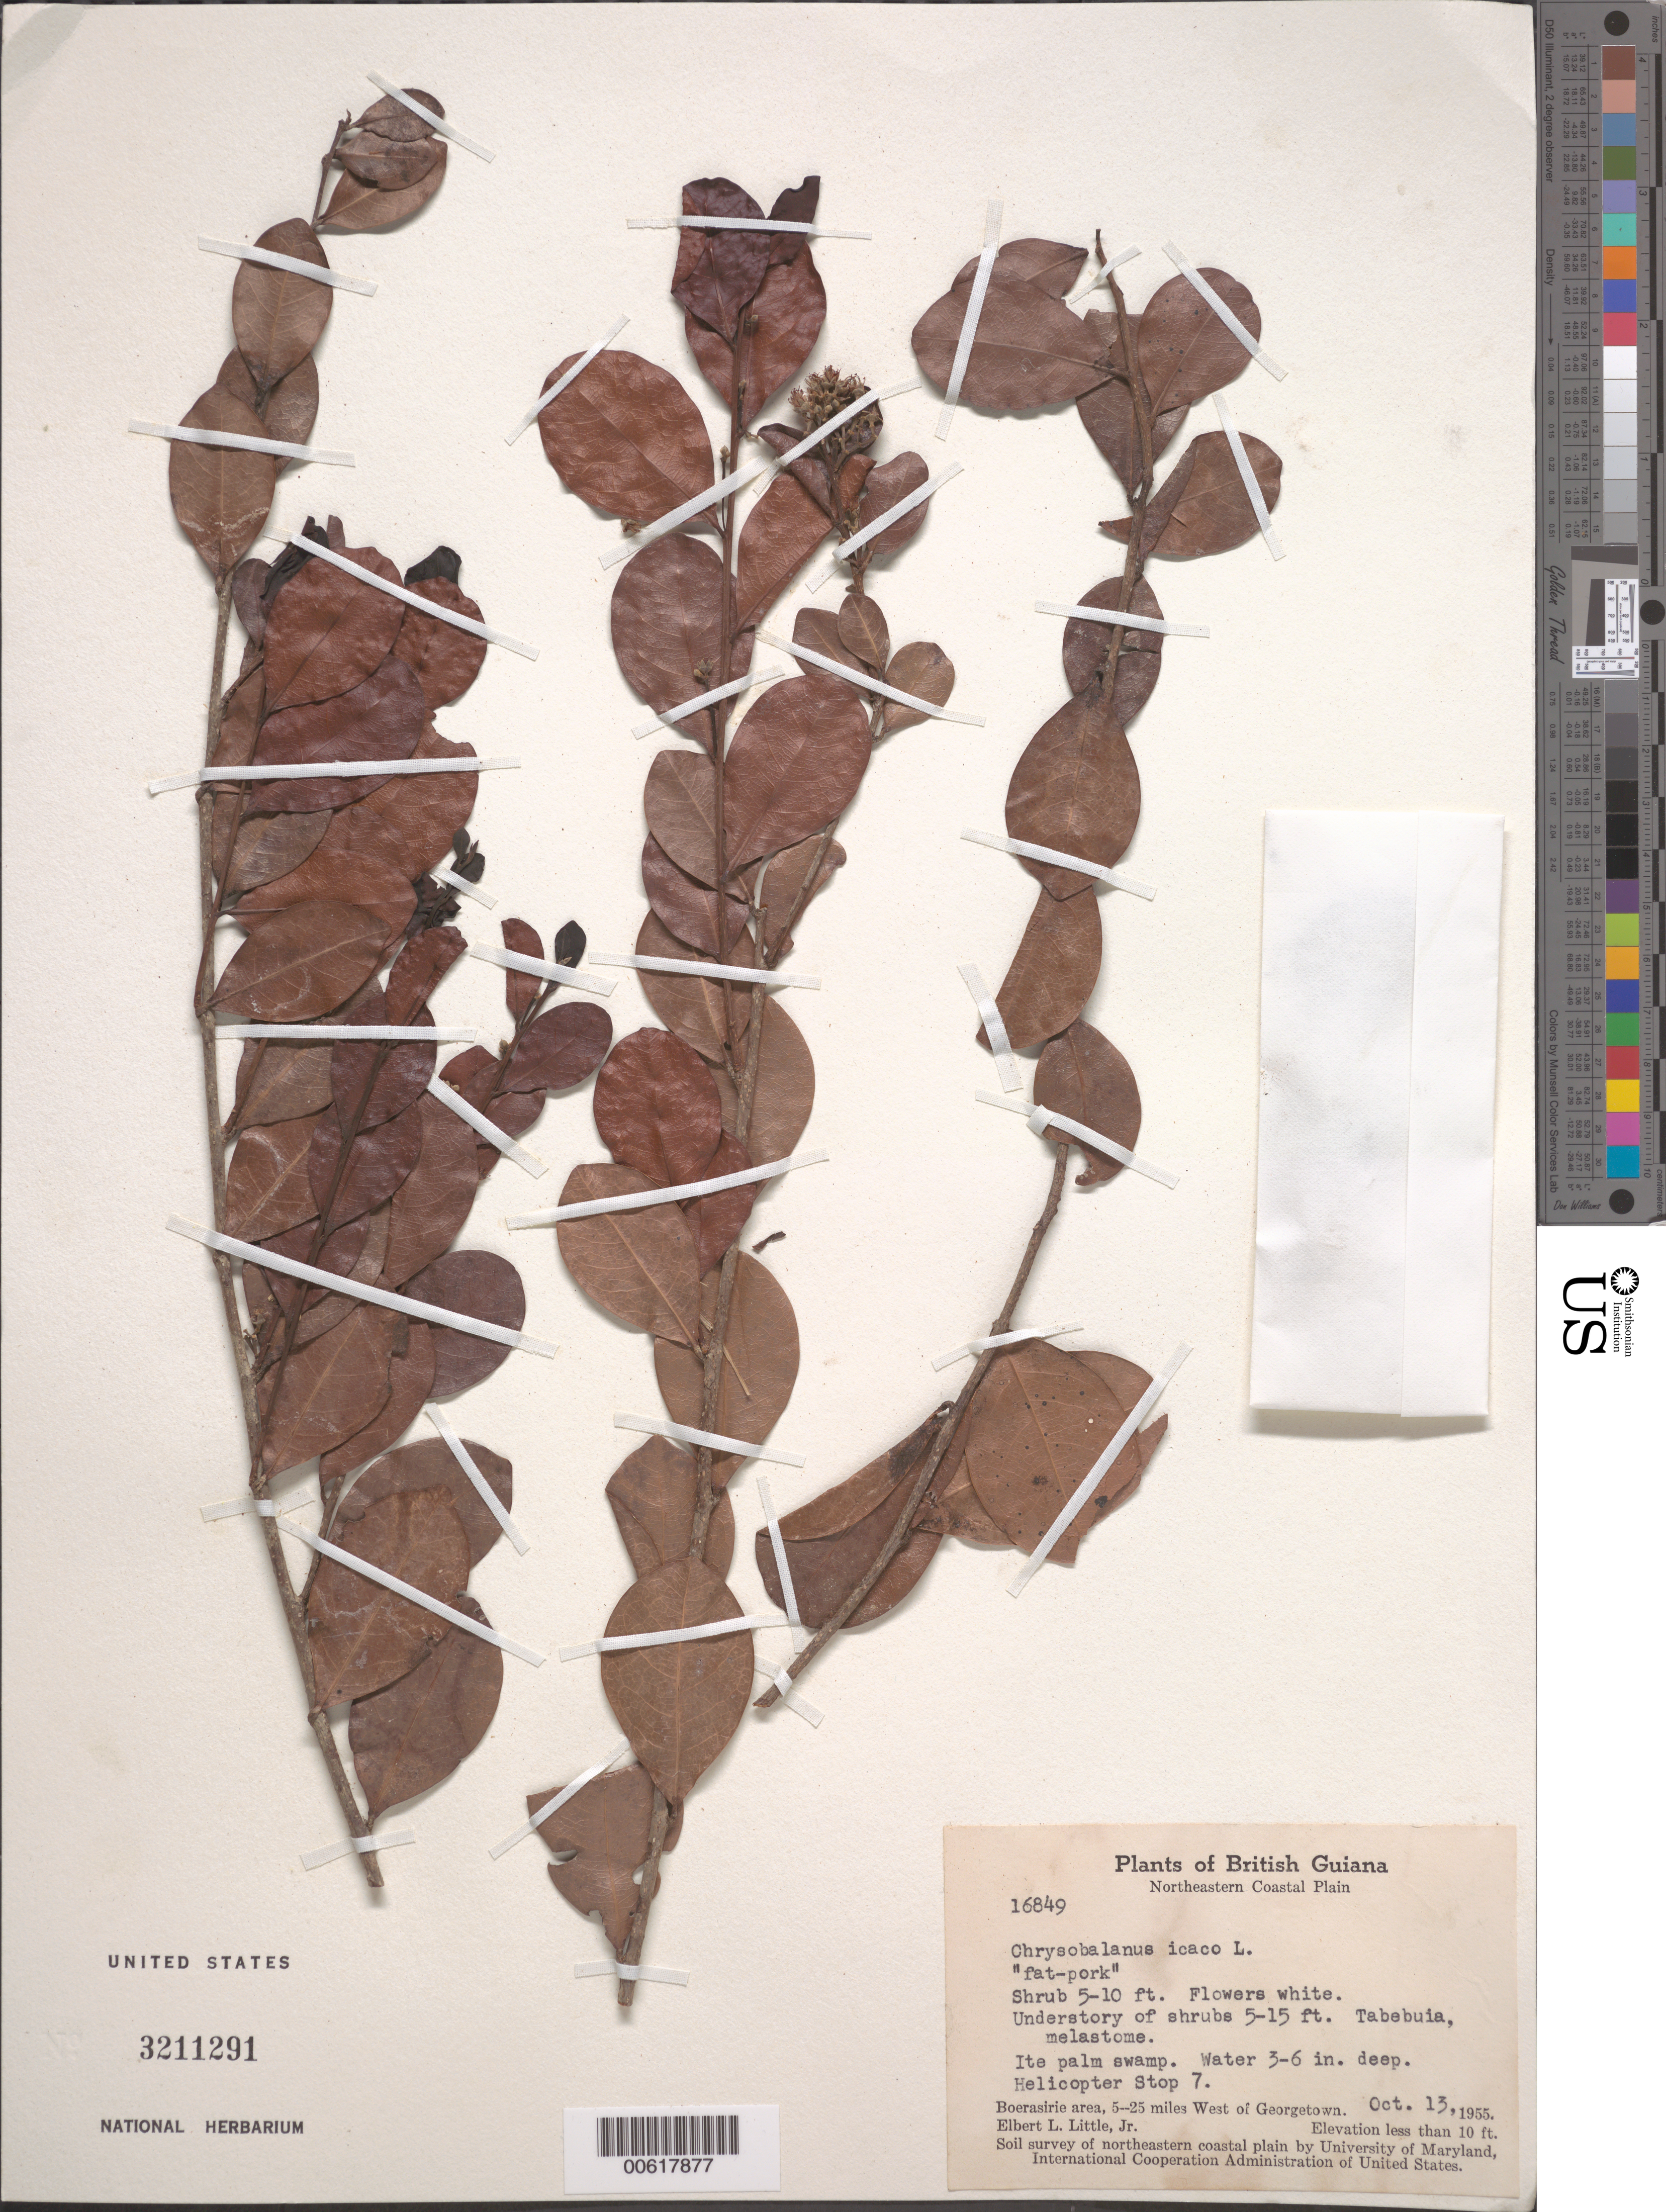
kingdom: Plantae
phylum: Tracheophyta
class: Magnoliopsida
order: Malpighiales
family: Chrysobalanaceae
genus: Chrysobalanus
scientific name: Chrysobalanus icaco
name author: L.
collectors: E. L. Little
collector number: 16849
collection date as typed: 13-Oct-55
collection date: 1955-10-13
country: Guyana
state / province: Essequibo Isl-W. Demerara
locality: Boerasirie area, 5-25 miles West of Georgetown; Soil Surver of northeastern Coastal plain by U ofM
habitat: Ite palm swamp, water 3-6 in. deep, understory of shrubs 5-15 ft. Tabebuia, melastome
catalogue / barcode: US 3211291